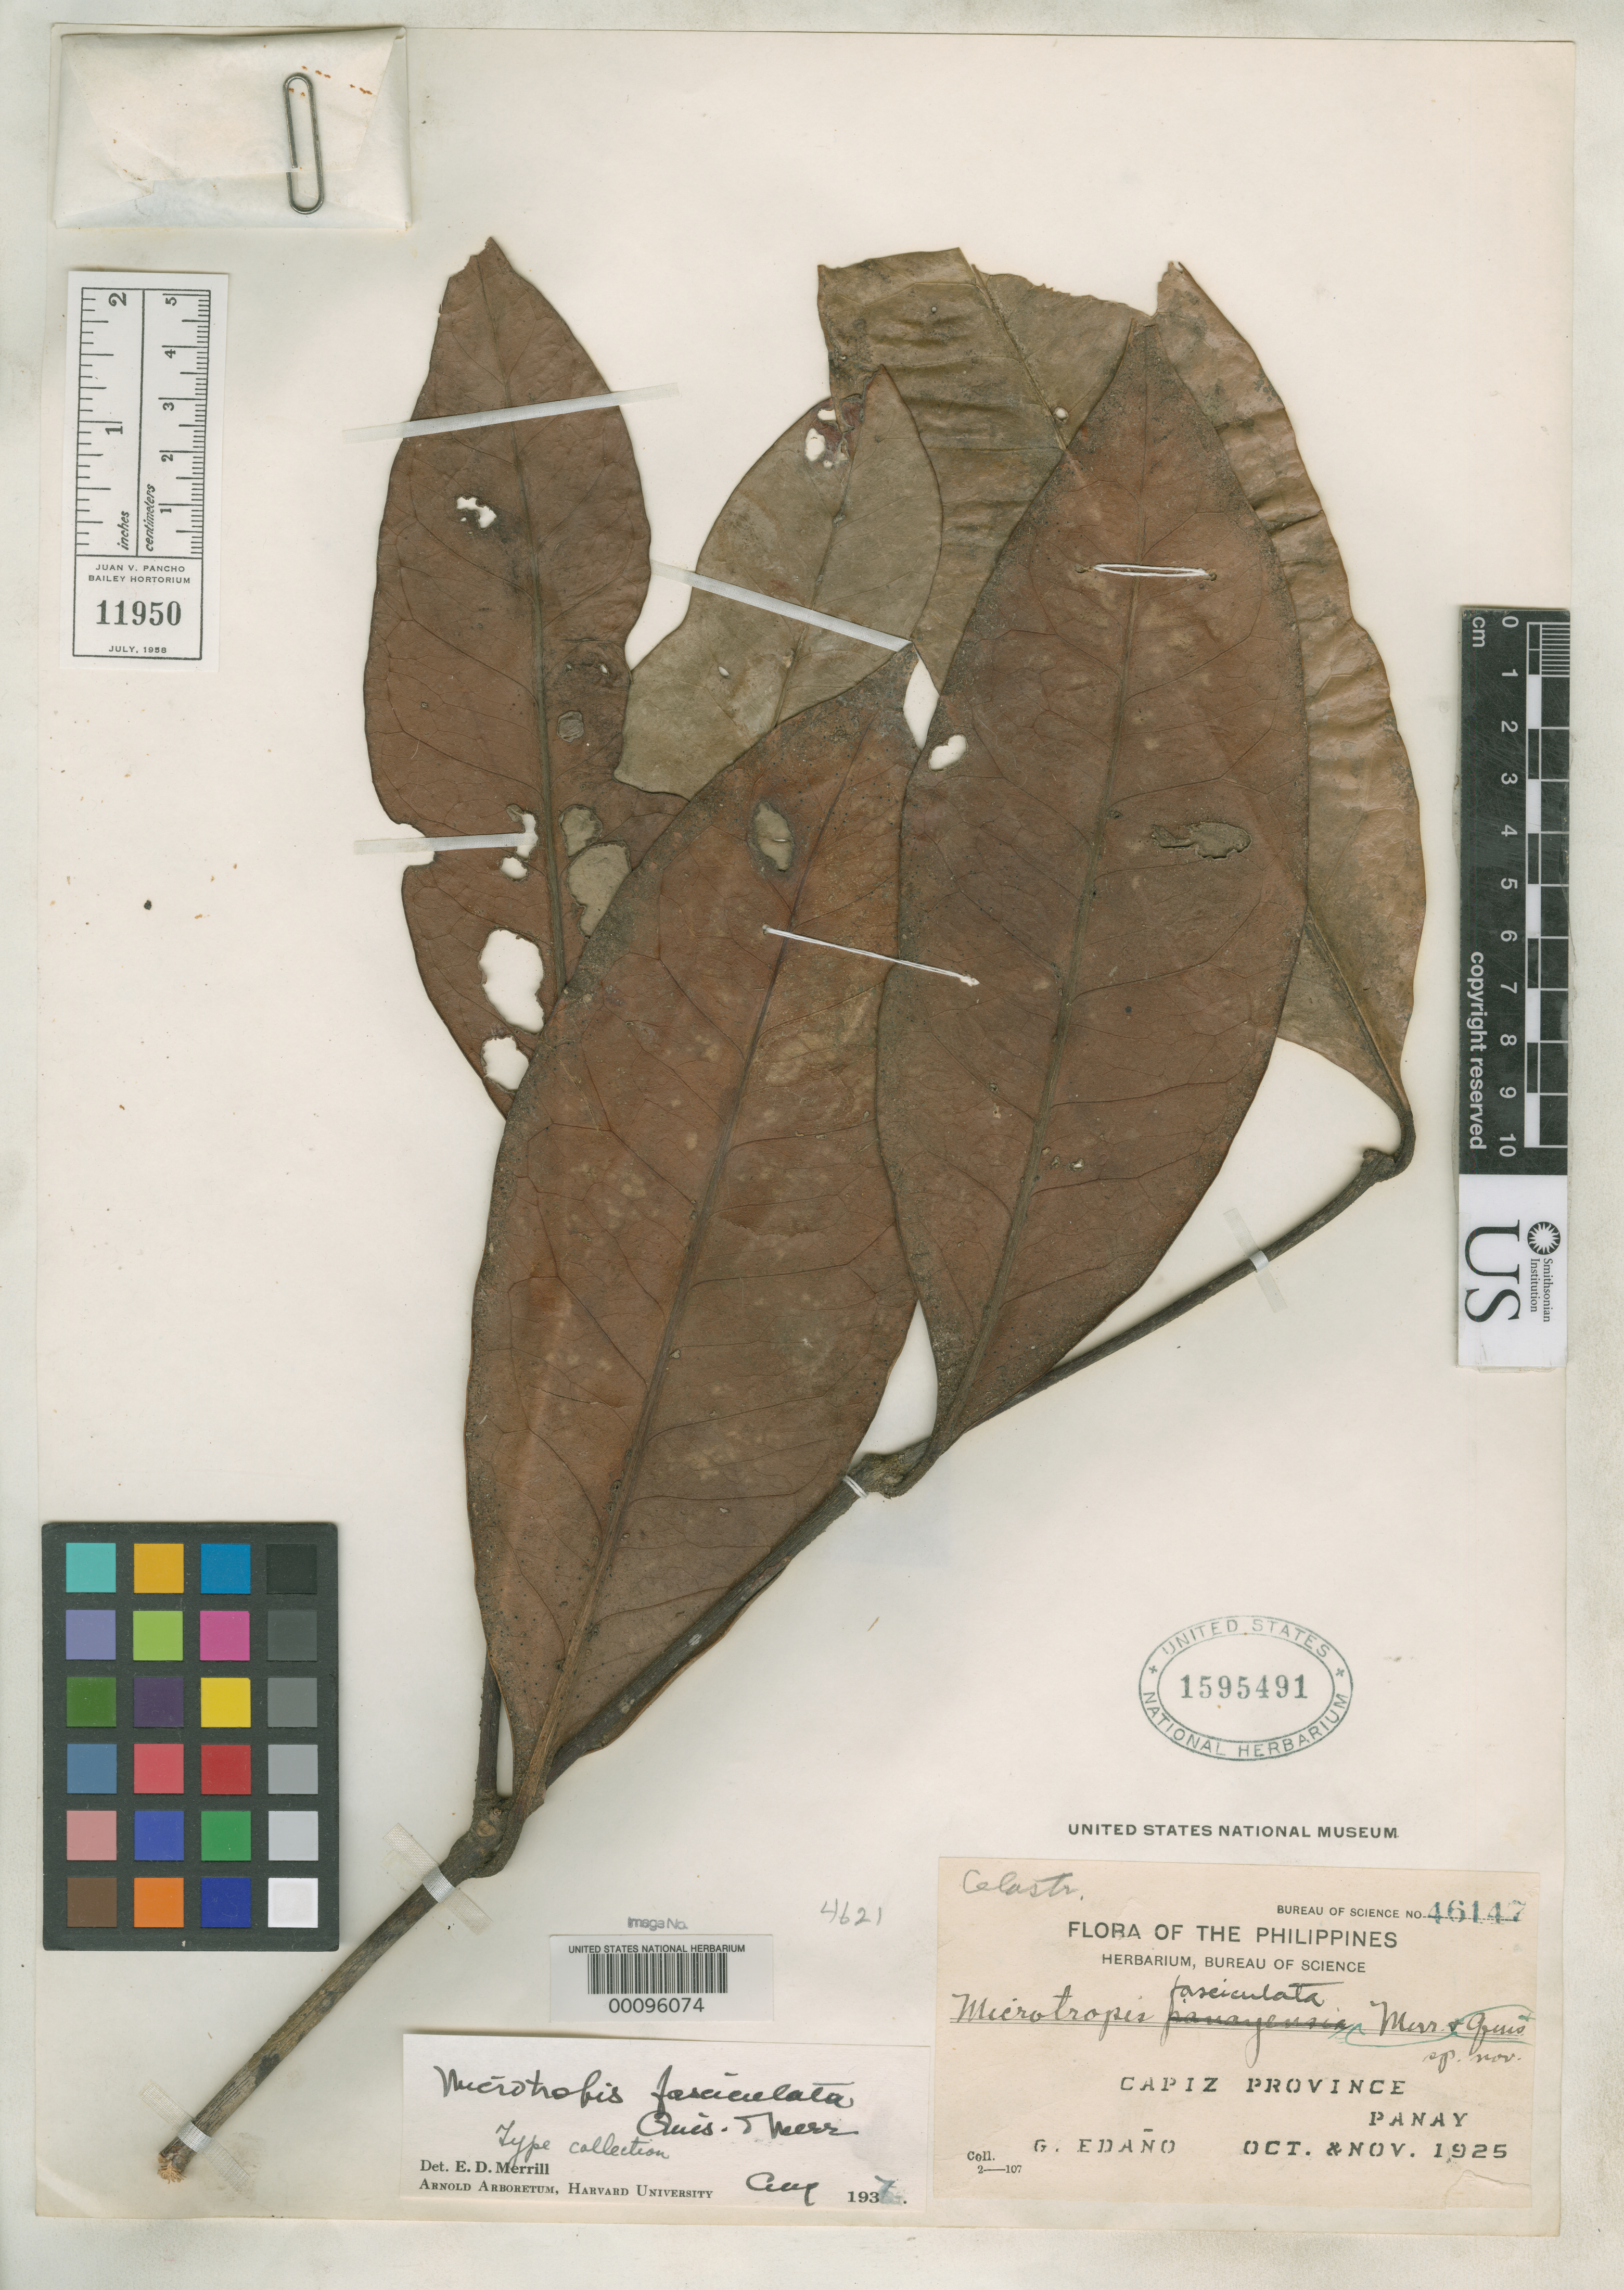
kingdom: Plantae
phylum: Tracheophyta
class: Magnoliopsida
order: Celastrales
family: Celastraceae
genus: Microtropis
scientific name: Microtropis fasciculata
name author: Quisumb. & Merr.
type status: Isotype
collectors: G. E. Edaño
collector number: Bur. Sci. 46147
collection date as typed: Oct 1925 to -- Nov 1925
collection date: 1925-10/1925-11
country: Philippines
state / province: Western Visayas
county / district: Capiz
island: Panay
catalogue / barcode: US 1595491